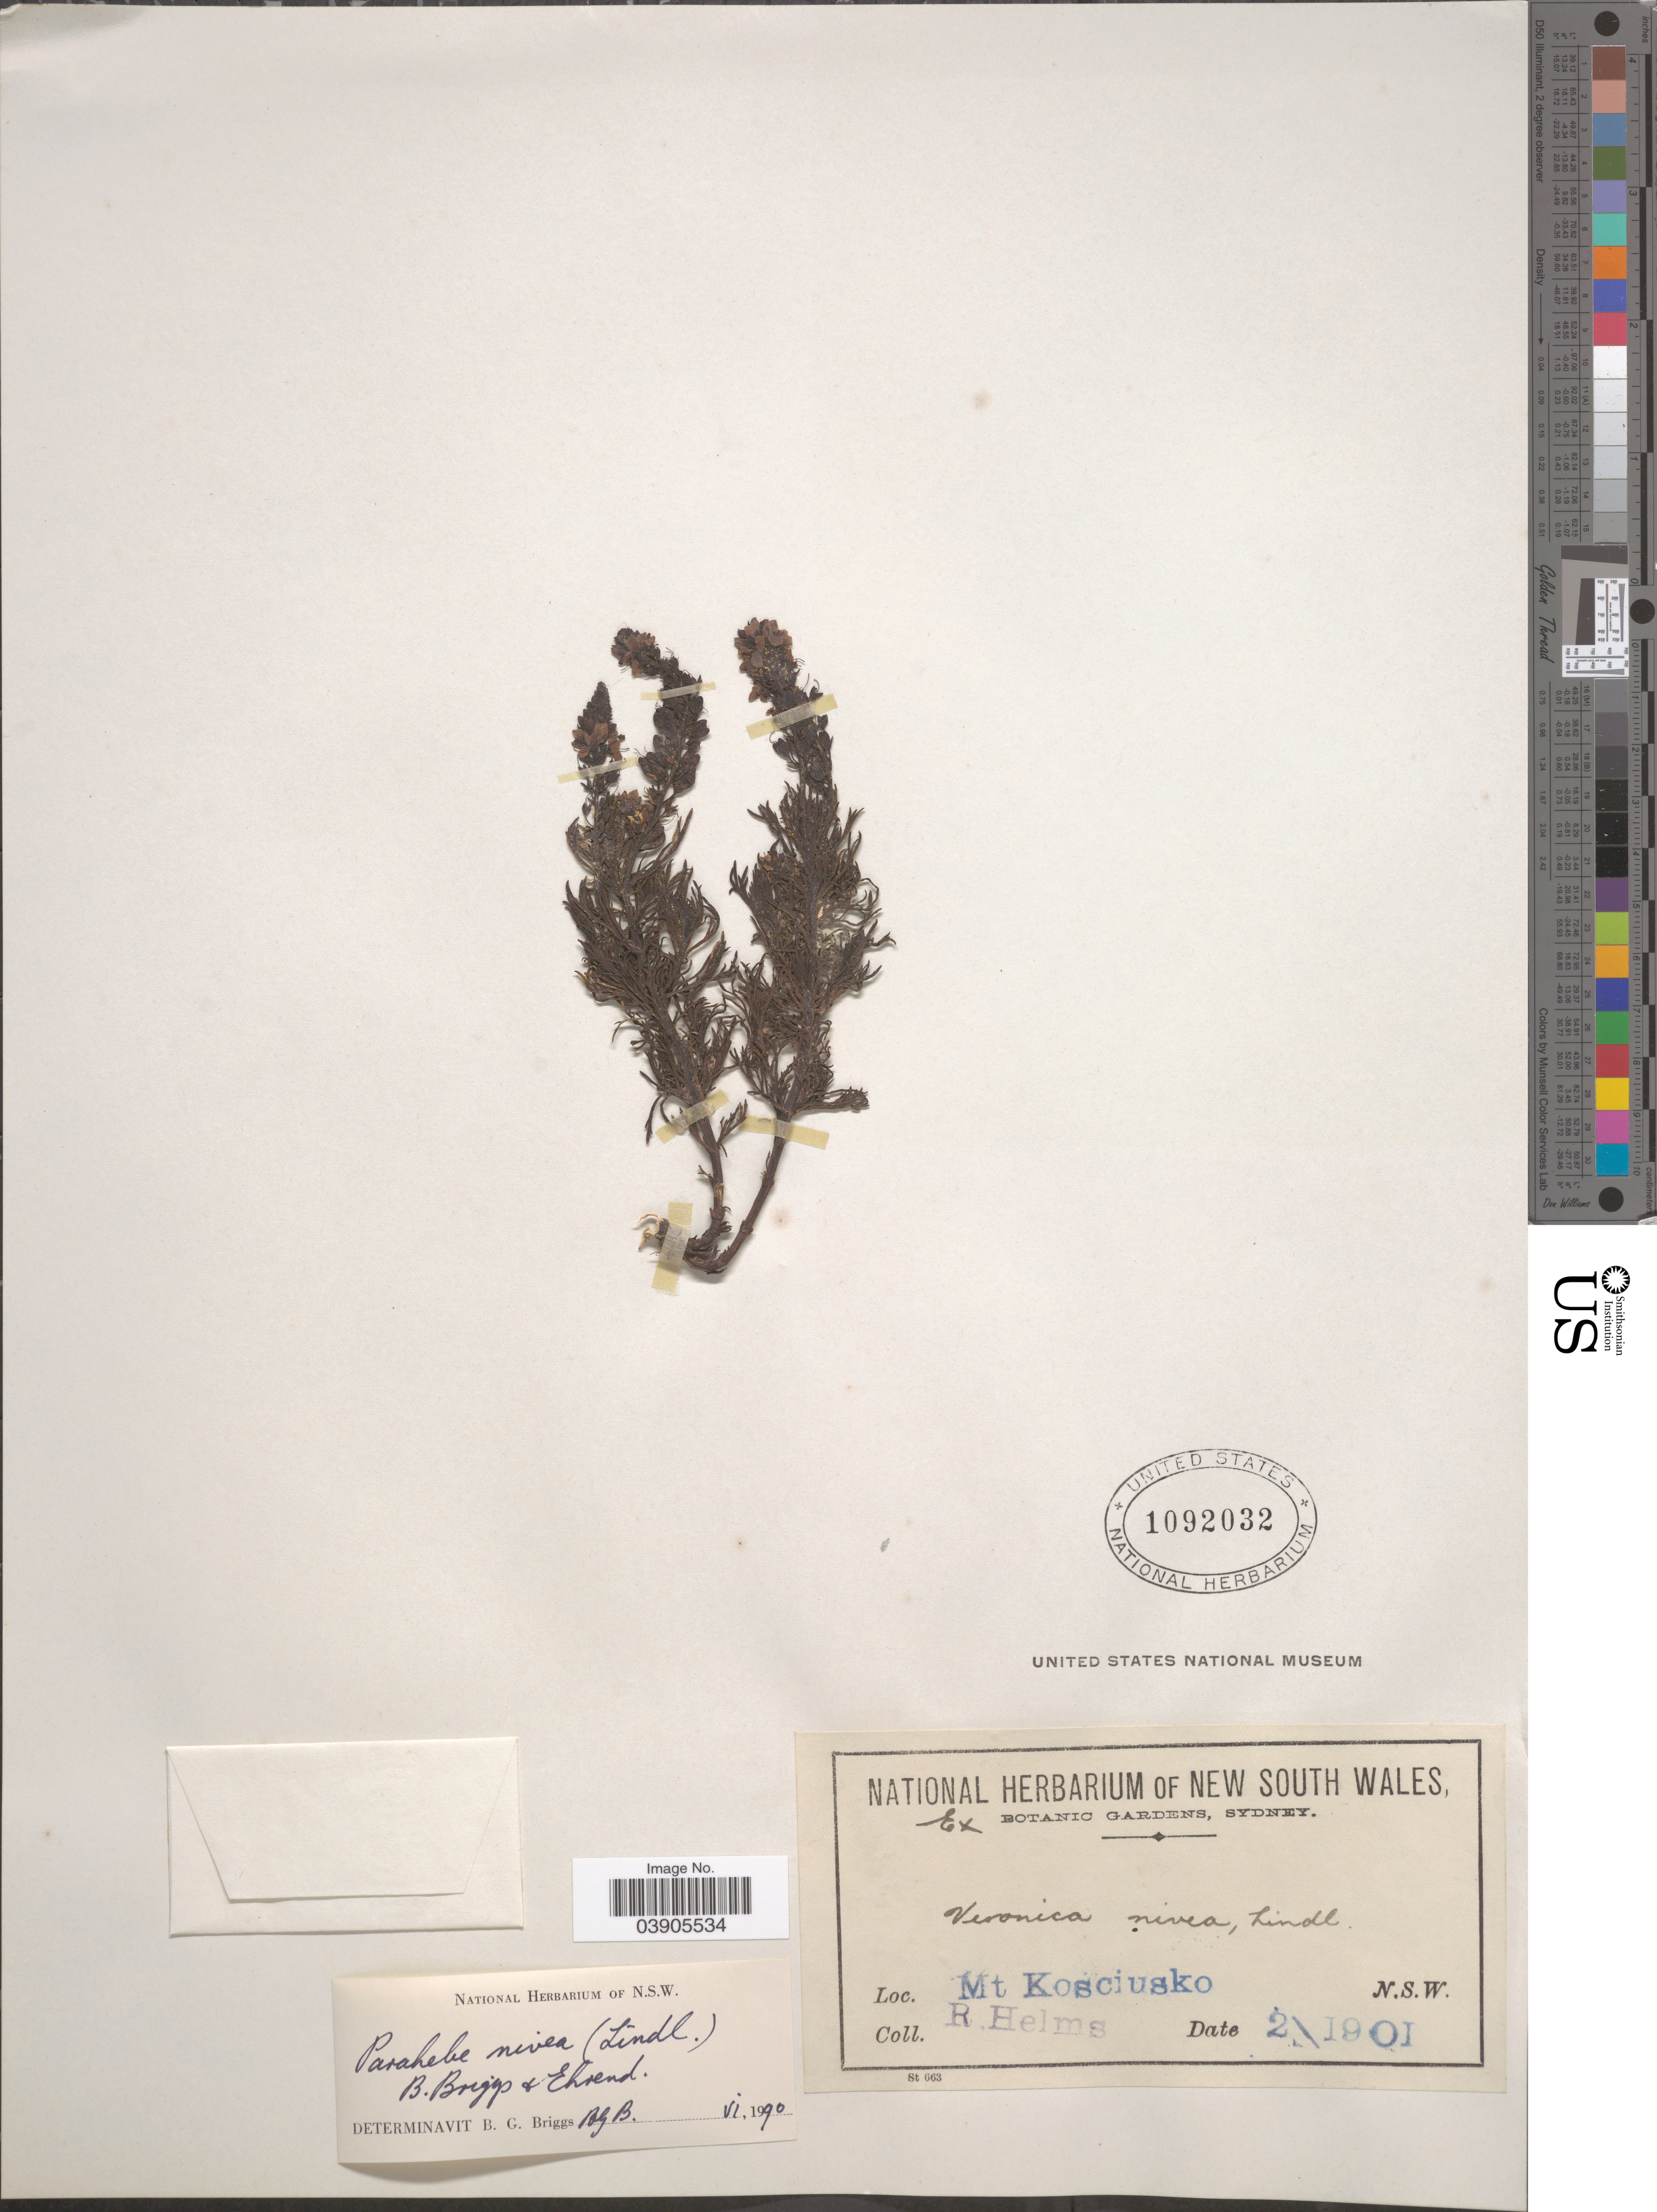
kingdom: Plantae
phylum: Tracheophyta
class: Magnoliopsida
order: Lamiales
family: Plantaginaceae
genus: Veronica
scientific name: Veronica nivea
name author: Lindl.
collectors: R. Helms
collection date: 1901-02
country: Australia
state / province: New South Wales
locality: Mt Kosciusko.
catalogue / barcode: US 1092032